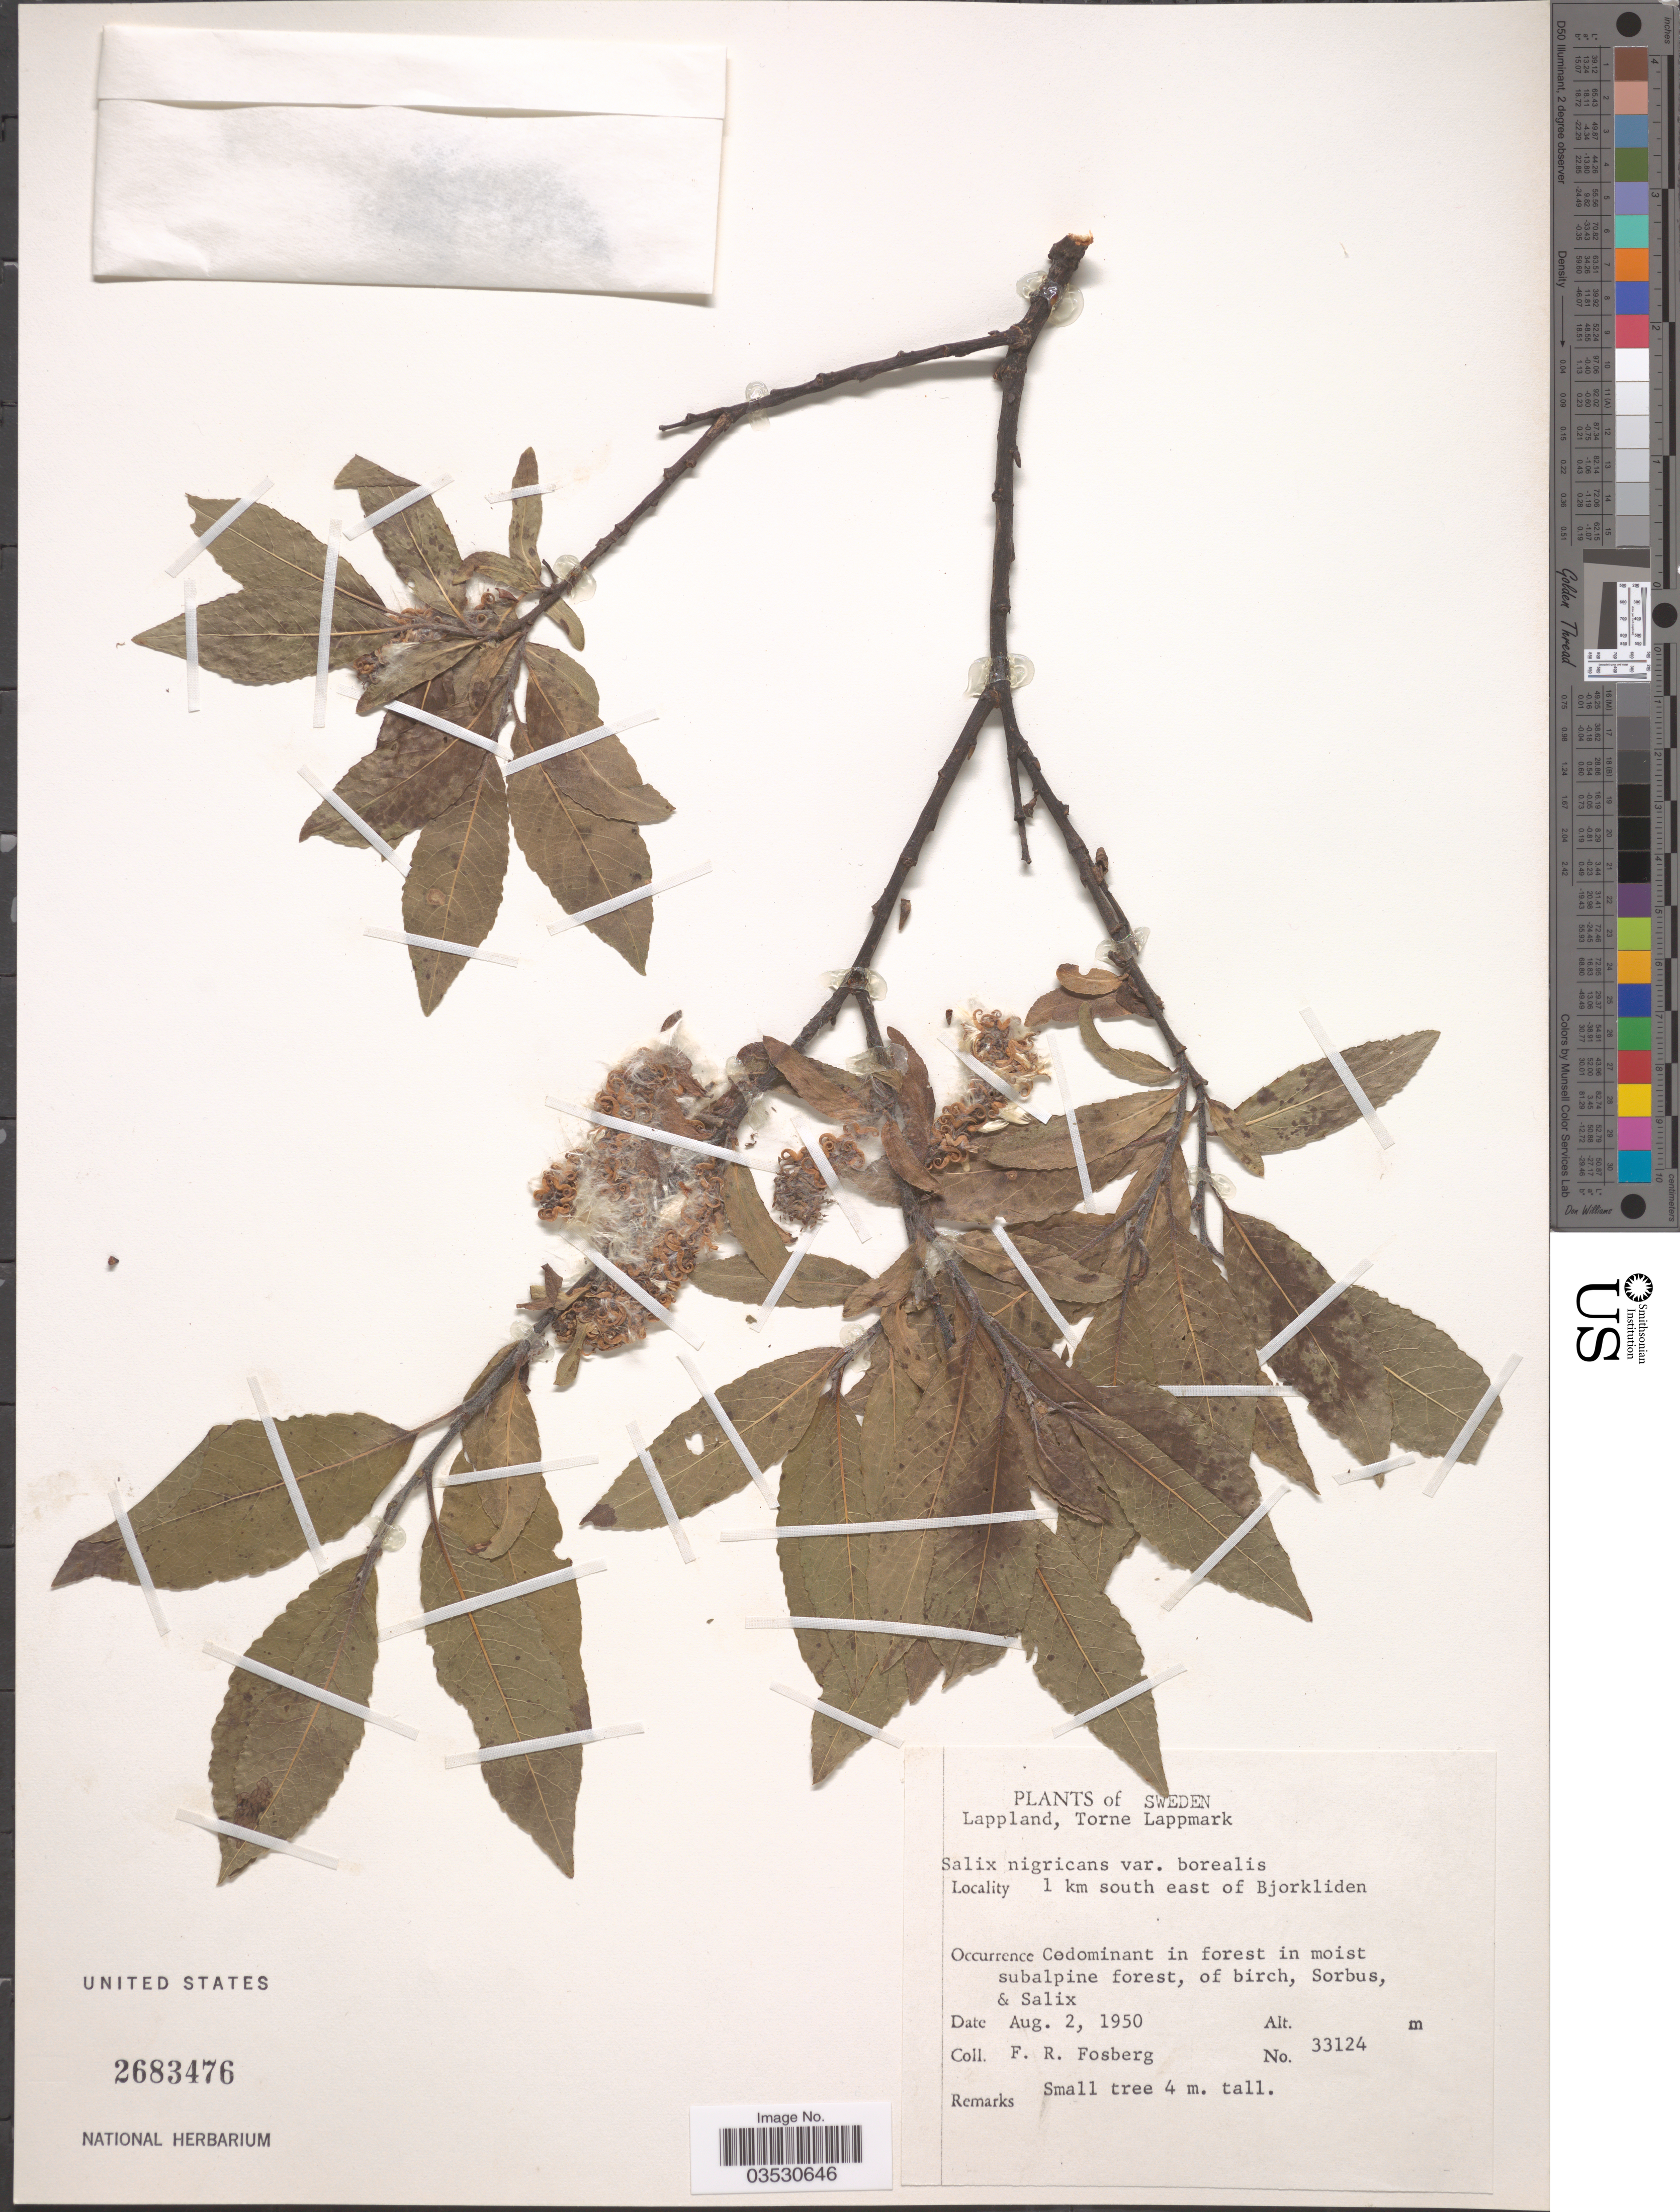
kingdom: Plantae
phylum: Tracheophyta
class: Magnoliopsida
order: Malpighiales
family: Salicaceae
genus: Salix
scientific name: Salix myrsinifolia subsp. borealis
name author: (Flod.) A.K. Skvortsov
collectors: F. R. Fosberg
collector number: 33124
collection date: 1950-08-02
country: Sweden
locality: Lappland, Torne Lappmark. 1 km south east of Bjorkliden.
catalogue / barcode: US 2683476